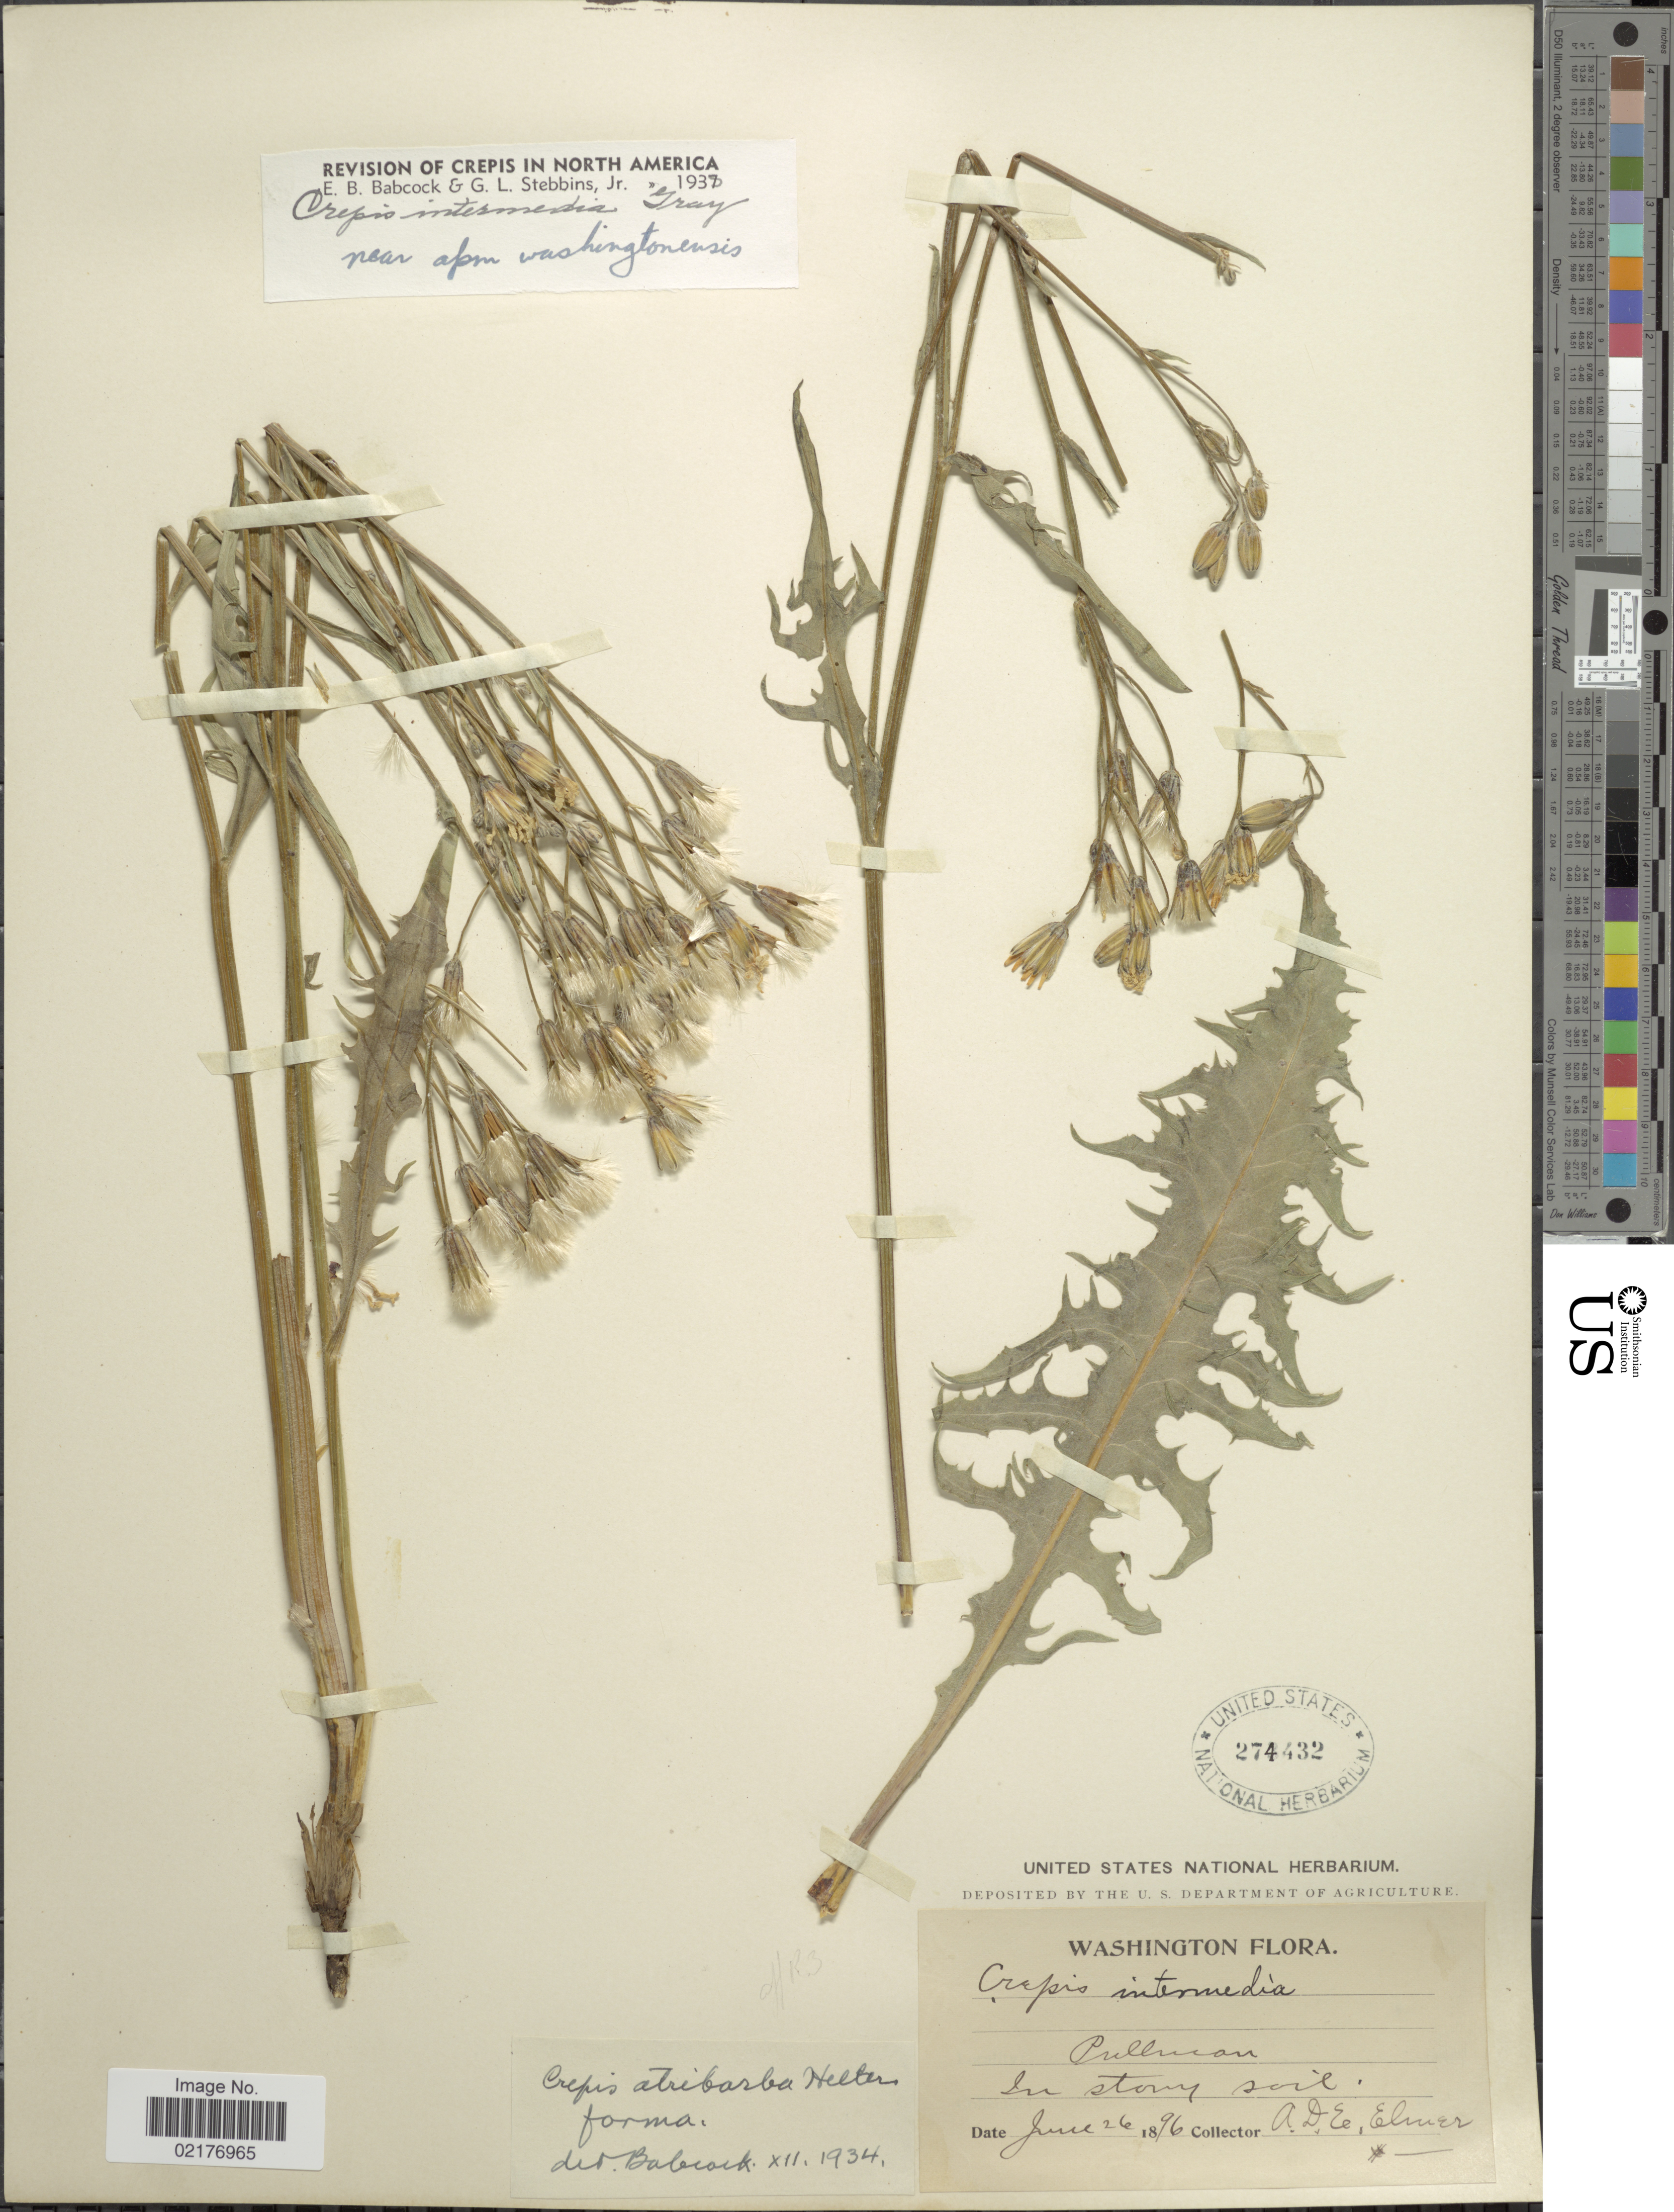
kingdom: Plantae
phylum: Tracheophyta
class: Magnoliopsida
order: Asterales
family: Asteraceae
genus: Crepis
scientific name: Crepis intermedia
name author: A. Gray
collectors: A. D. E. Elmer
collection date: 1896-06-26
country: United States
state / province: Washington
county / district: Whitman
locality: Pullman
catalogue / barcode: US 274432